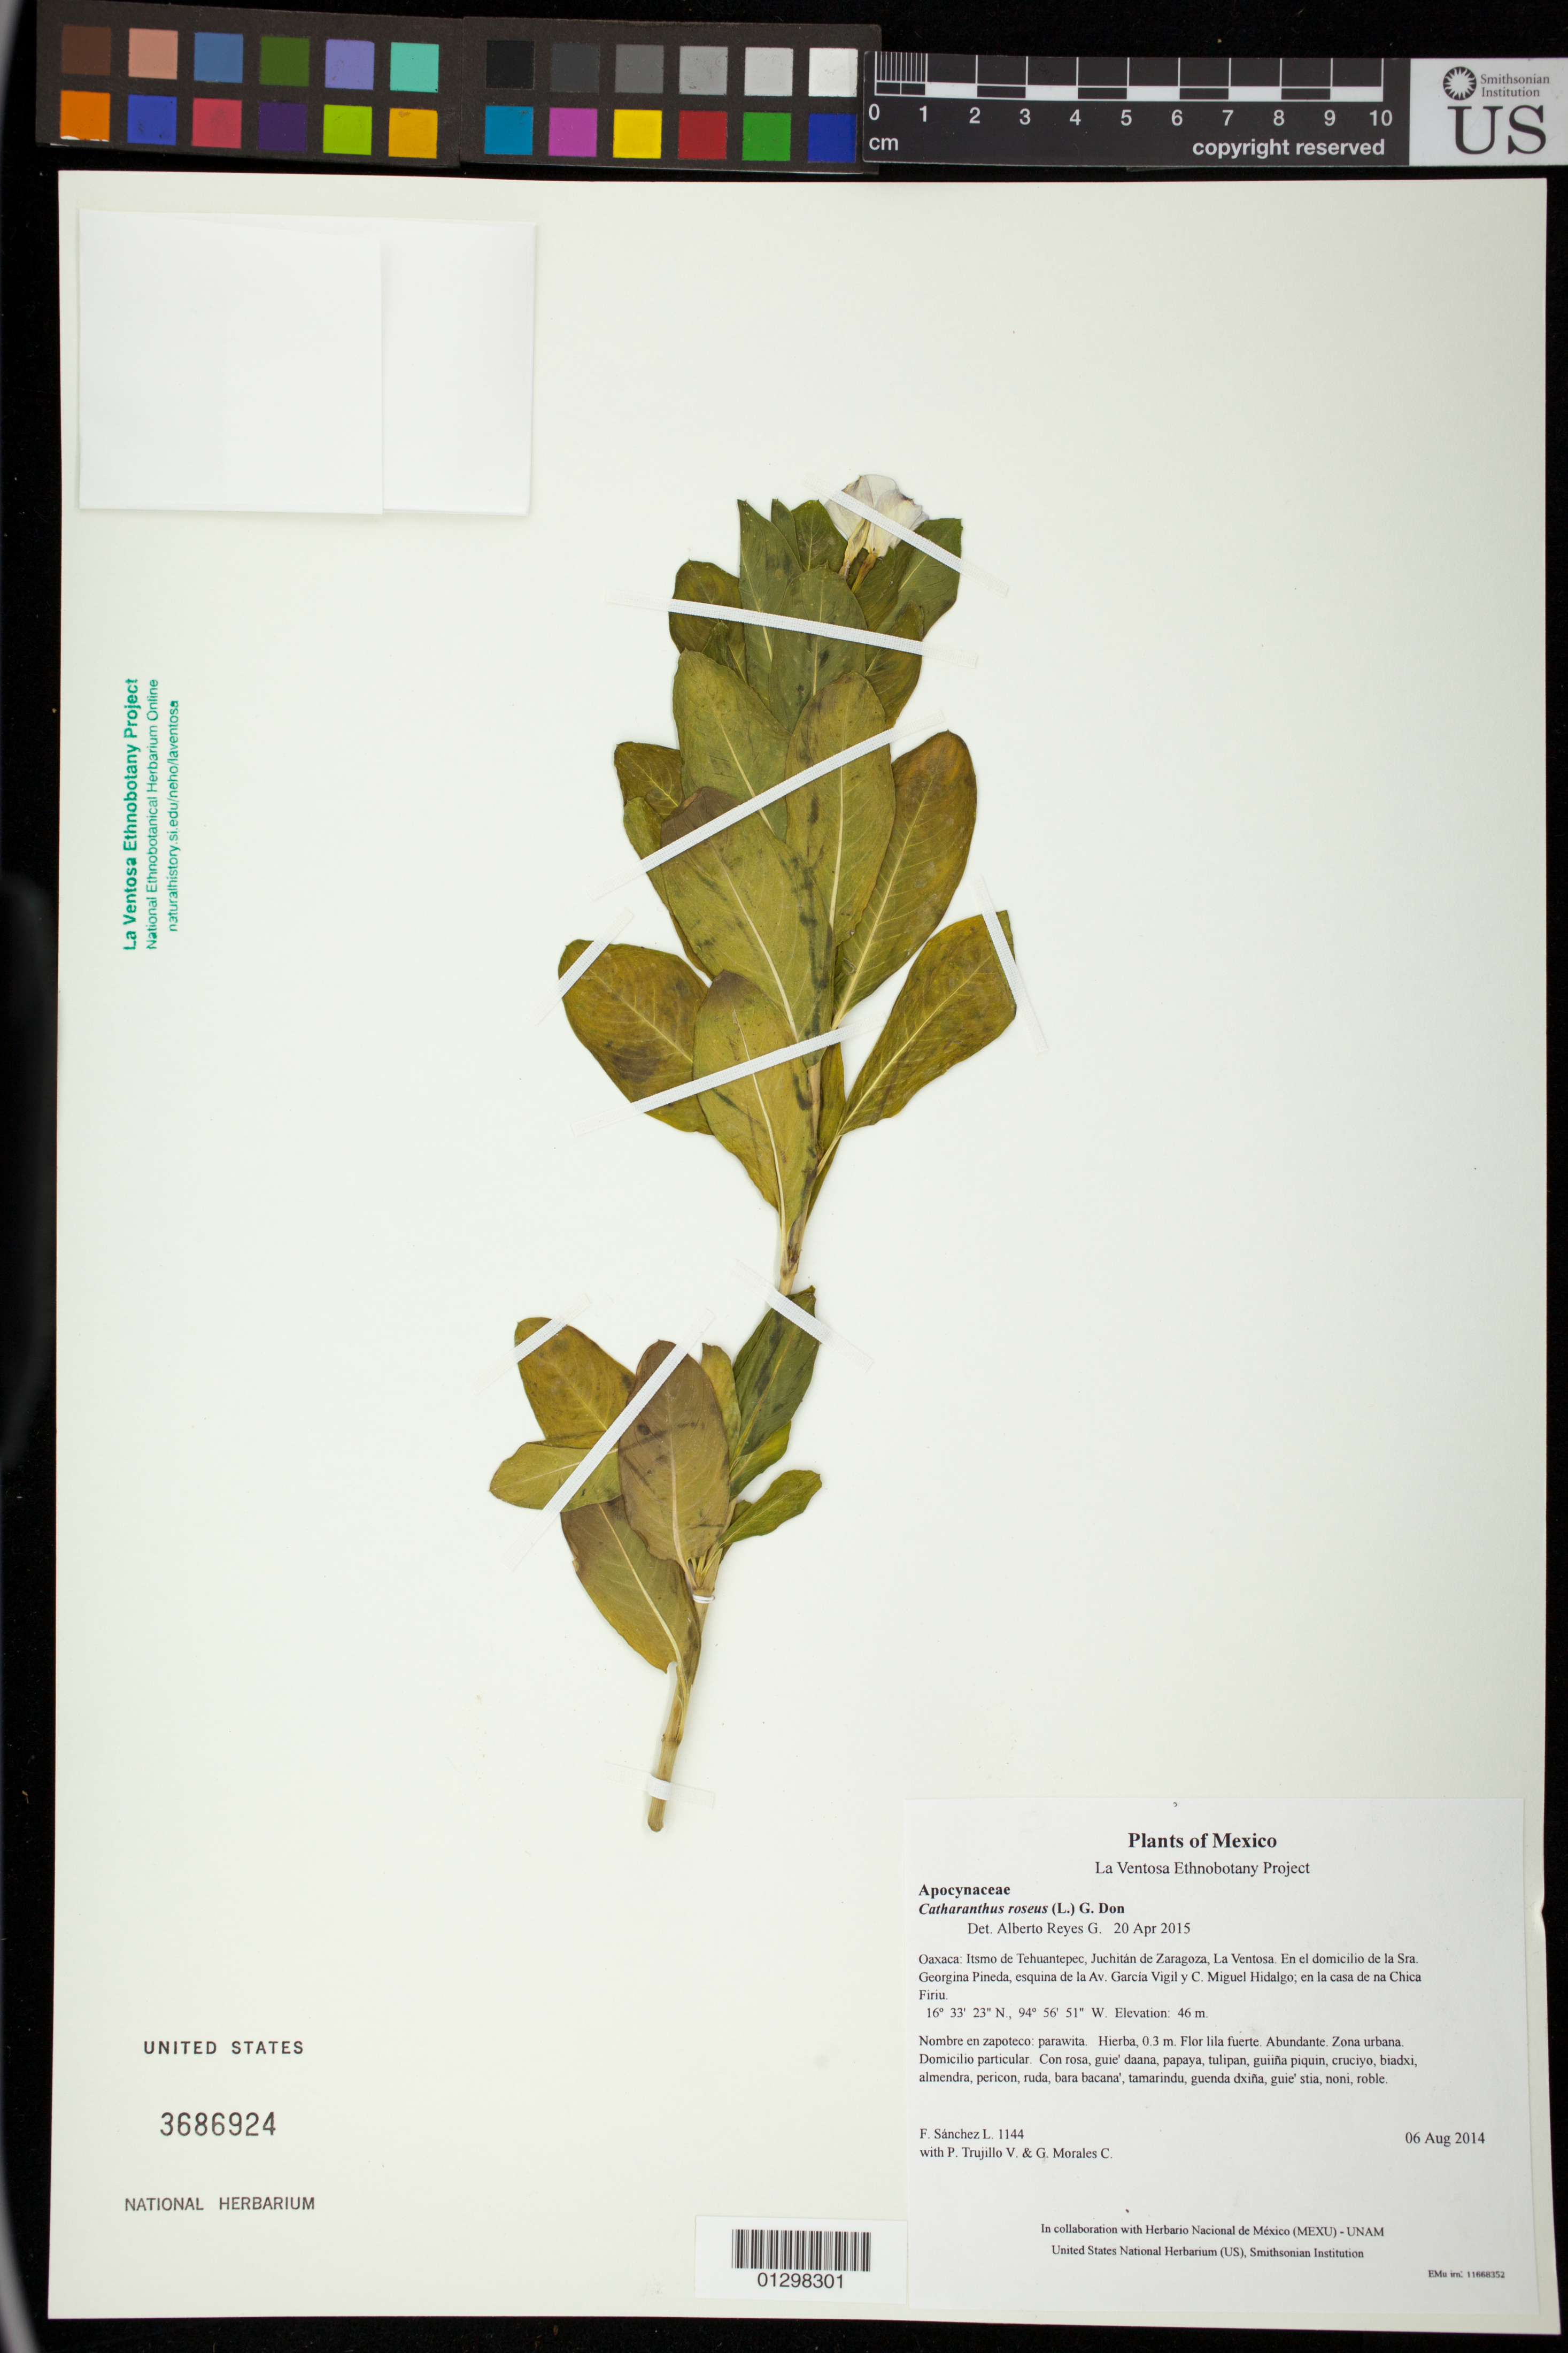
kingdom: Plantae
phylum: Tracheophyta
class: Magnoliopsida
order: Gentianales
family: Apocynaceae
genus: Catharanthus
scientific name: Catharanthus roseus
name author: (L.) G. Don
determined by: Reyes García, A.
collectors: F. Sánchez L., P. Trujillo V. & G. Morales C.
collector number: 1144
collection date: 2014-08-06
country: Mexico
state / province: Oaxaca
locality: Itsmo de Tehuantepec, Juchitán de Zaragoza, La Ventosa. En el domicilio de la Sra. Georgina Pineda, esquina de la Av. García Vigil y C. Miguel Hidalgo; en la casa de na Chica Firiu.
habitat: Zona urbana. Domicilio particular.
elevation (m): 46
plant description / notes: MEXU, US; Guixi bandaga. 0.3 m. Guie' lila nacahui. Stale.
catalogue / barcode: US 3686924